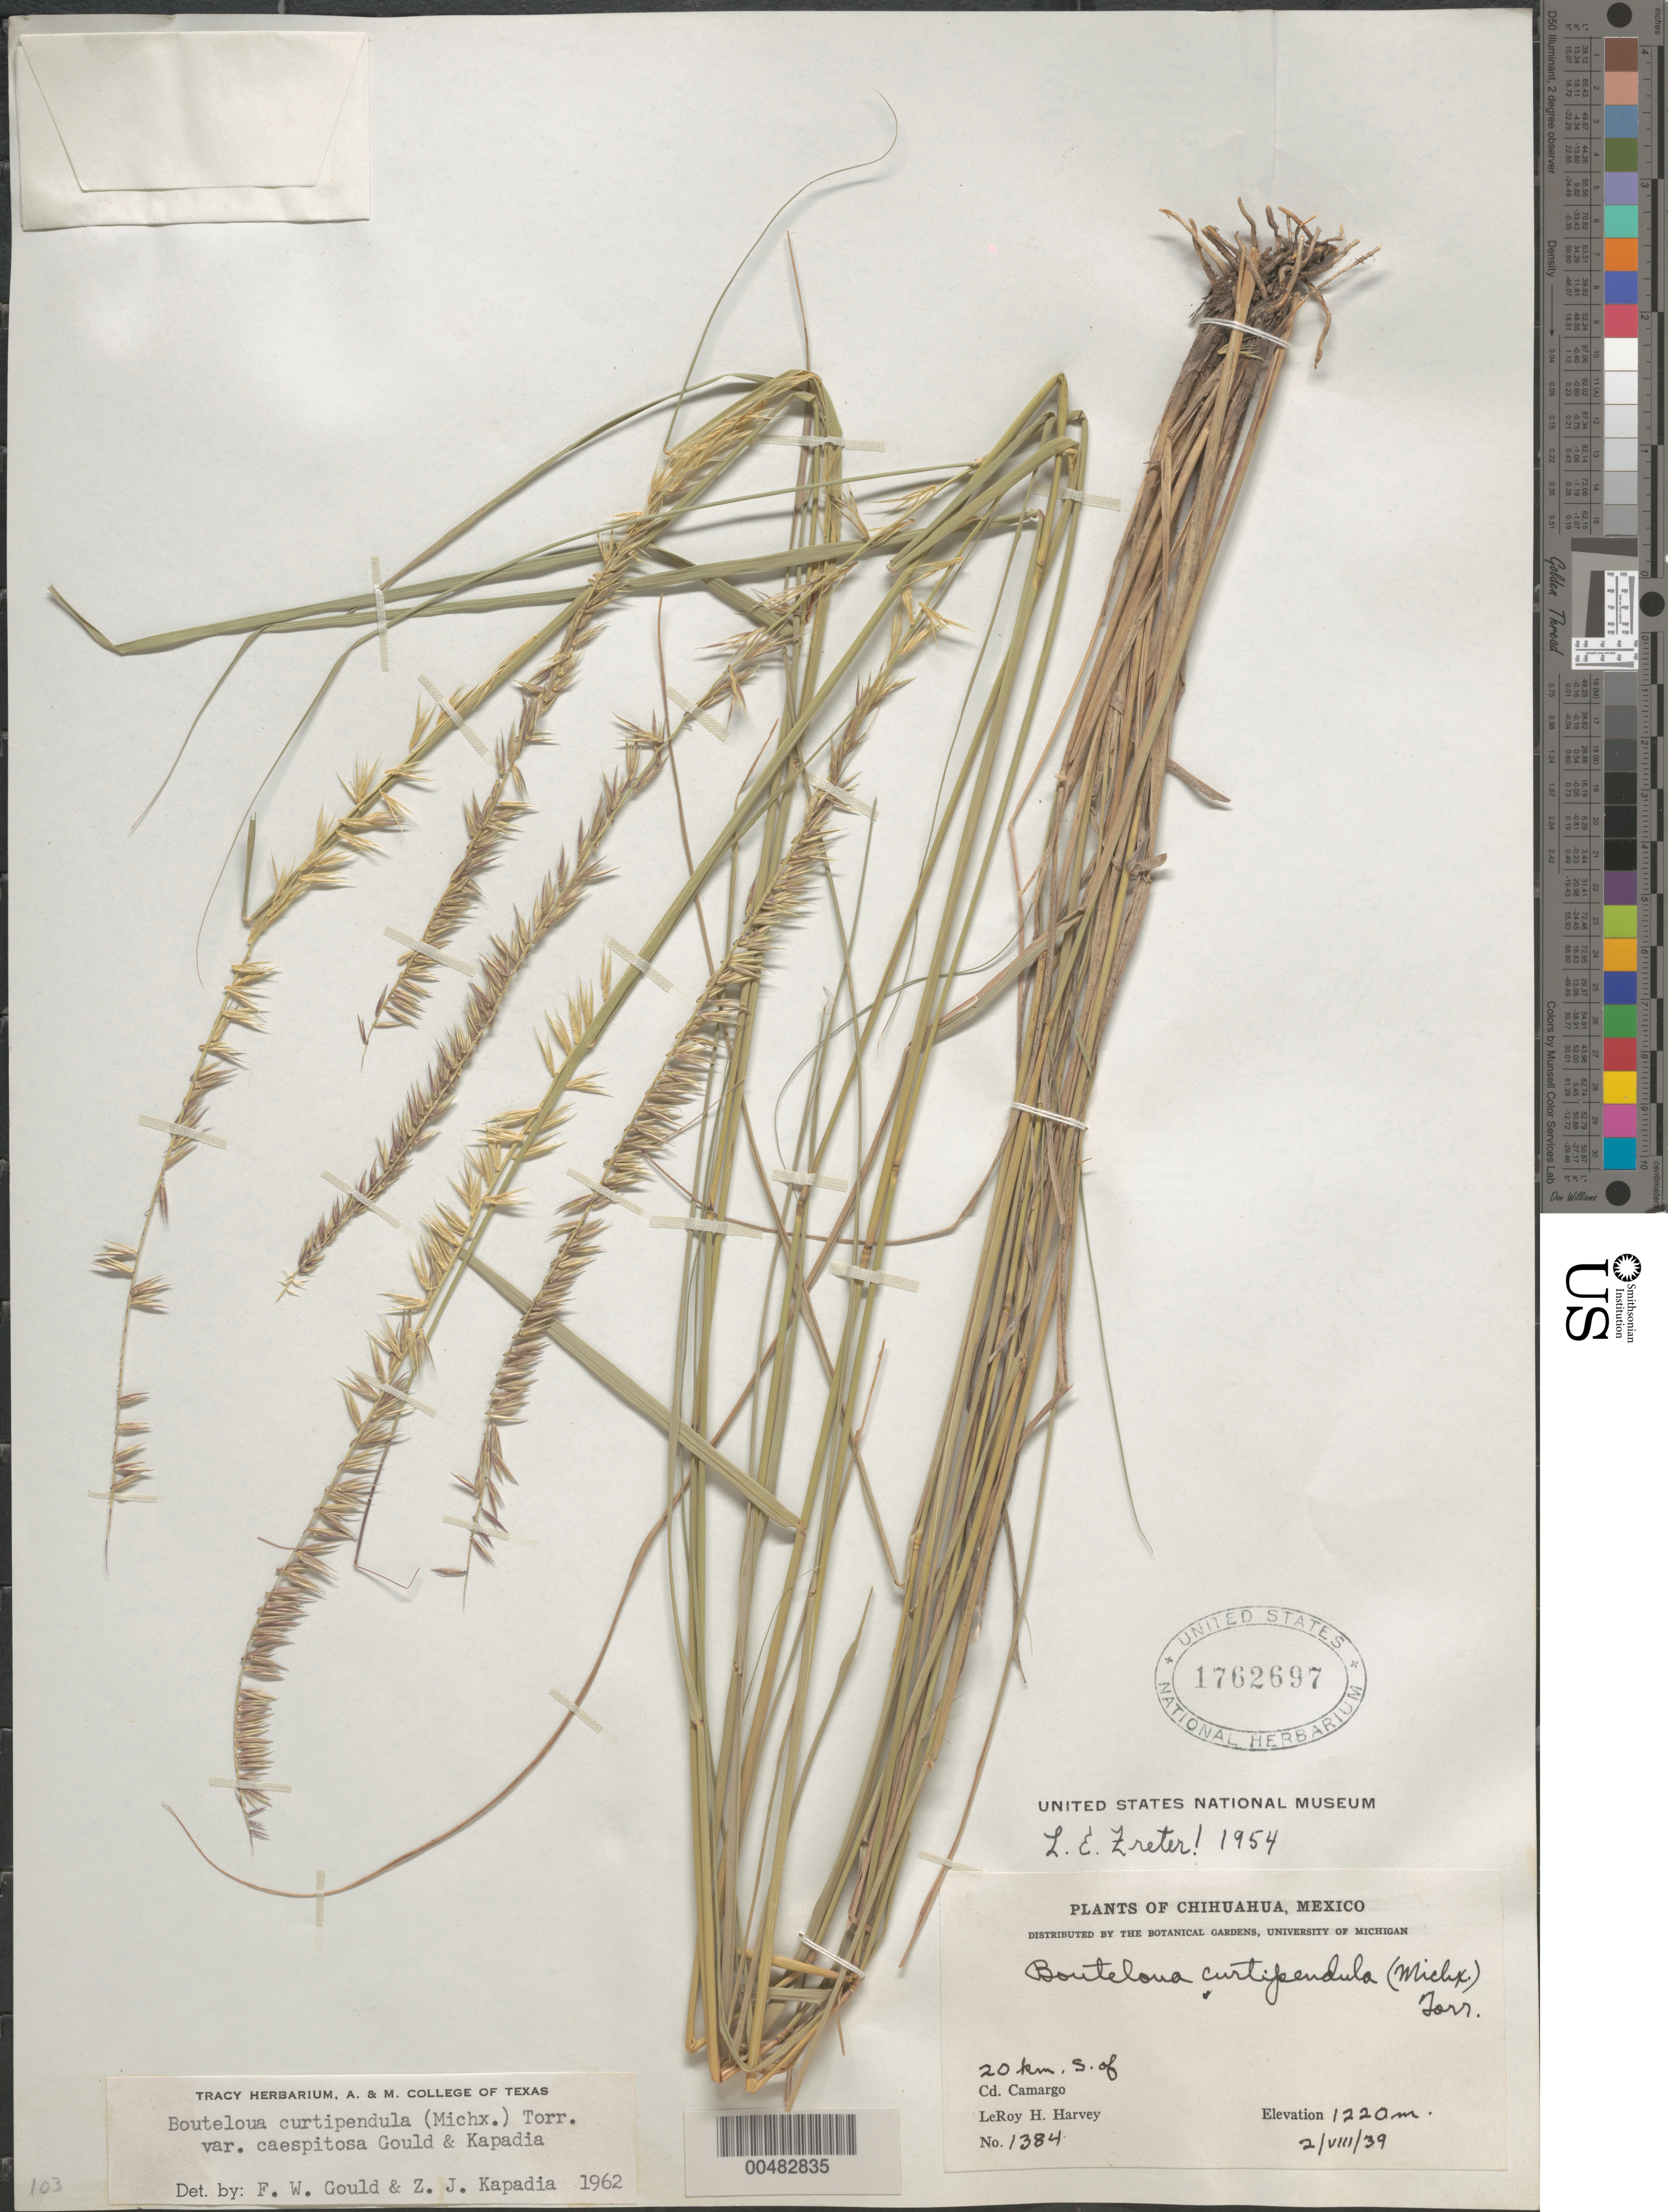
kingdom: Plantae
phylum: Tracheophyta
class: Liliopsida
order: Poales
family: Poaceae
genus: Bouteloua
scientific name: Bouteloua curtipendula var. caespitosa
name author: Gould & Kapadia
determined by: Gould, F. W.; Kapadia, Zarir J.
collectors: L. H. Harvey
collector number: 1384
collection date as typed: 2 Aug 1939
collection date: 1939-08-02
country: Mexico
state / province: Chihuahua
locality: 20 km S of Cd. Camargo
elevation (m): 1220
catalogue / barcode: US 1762697